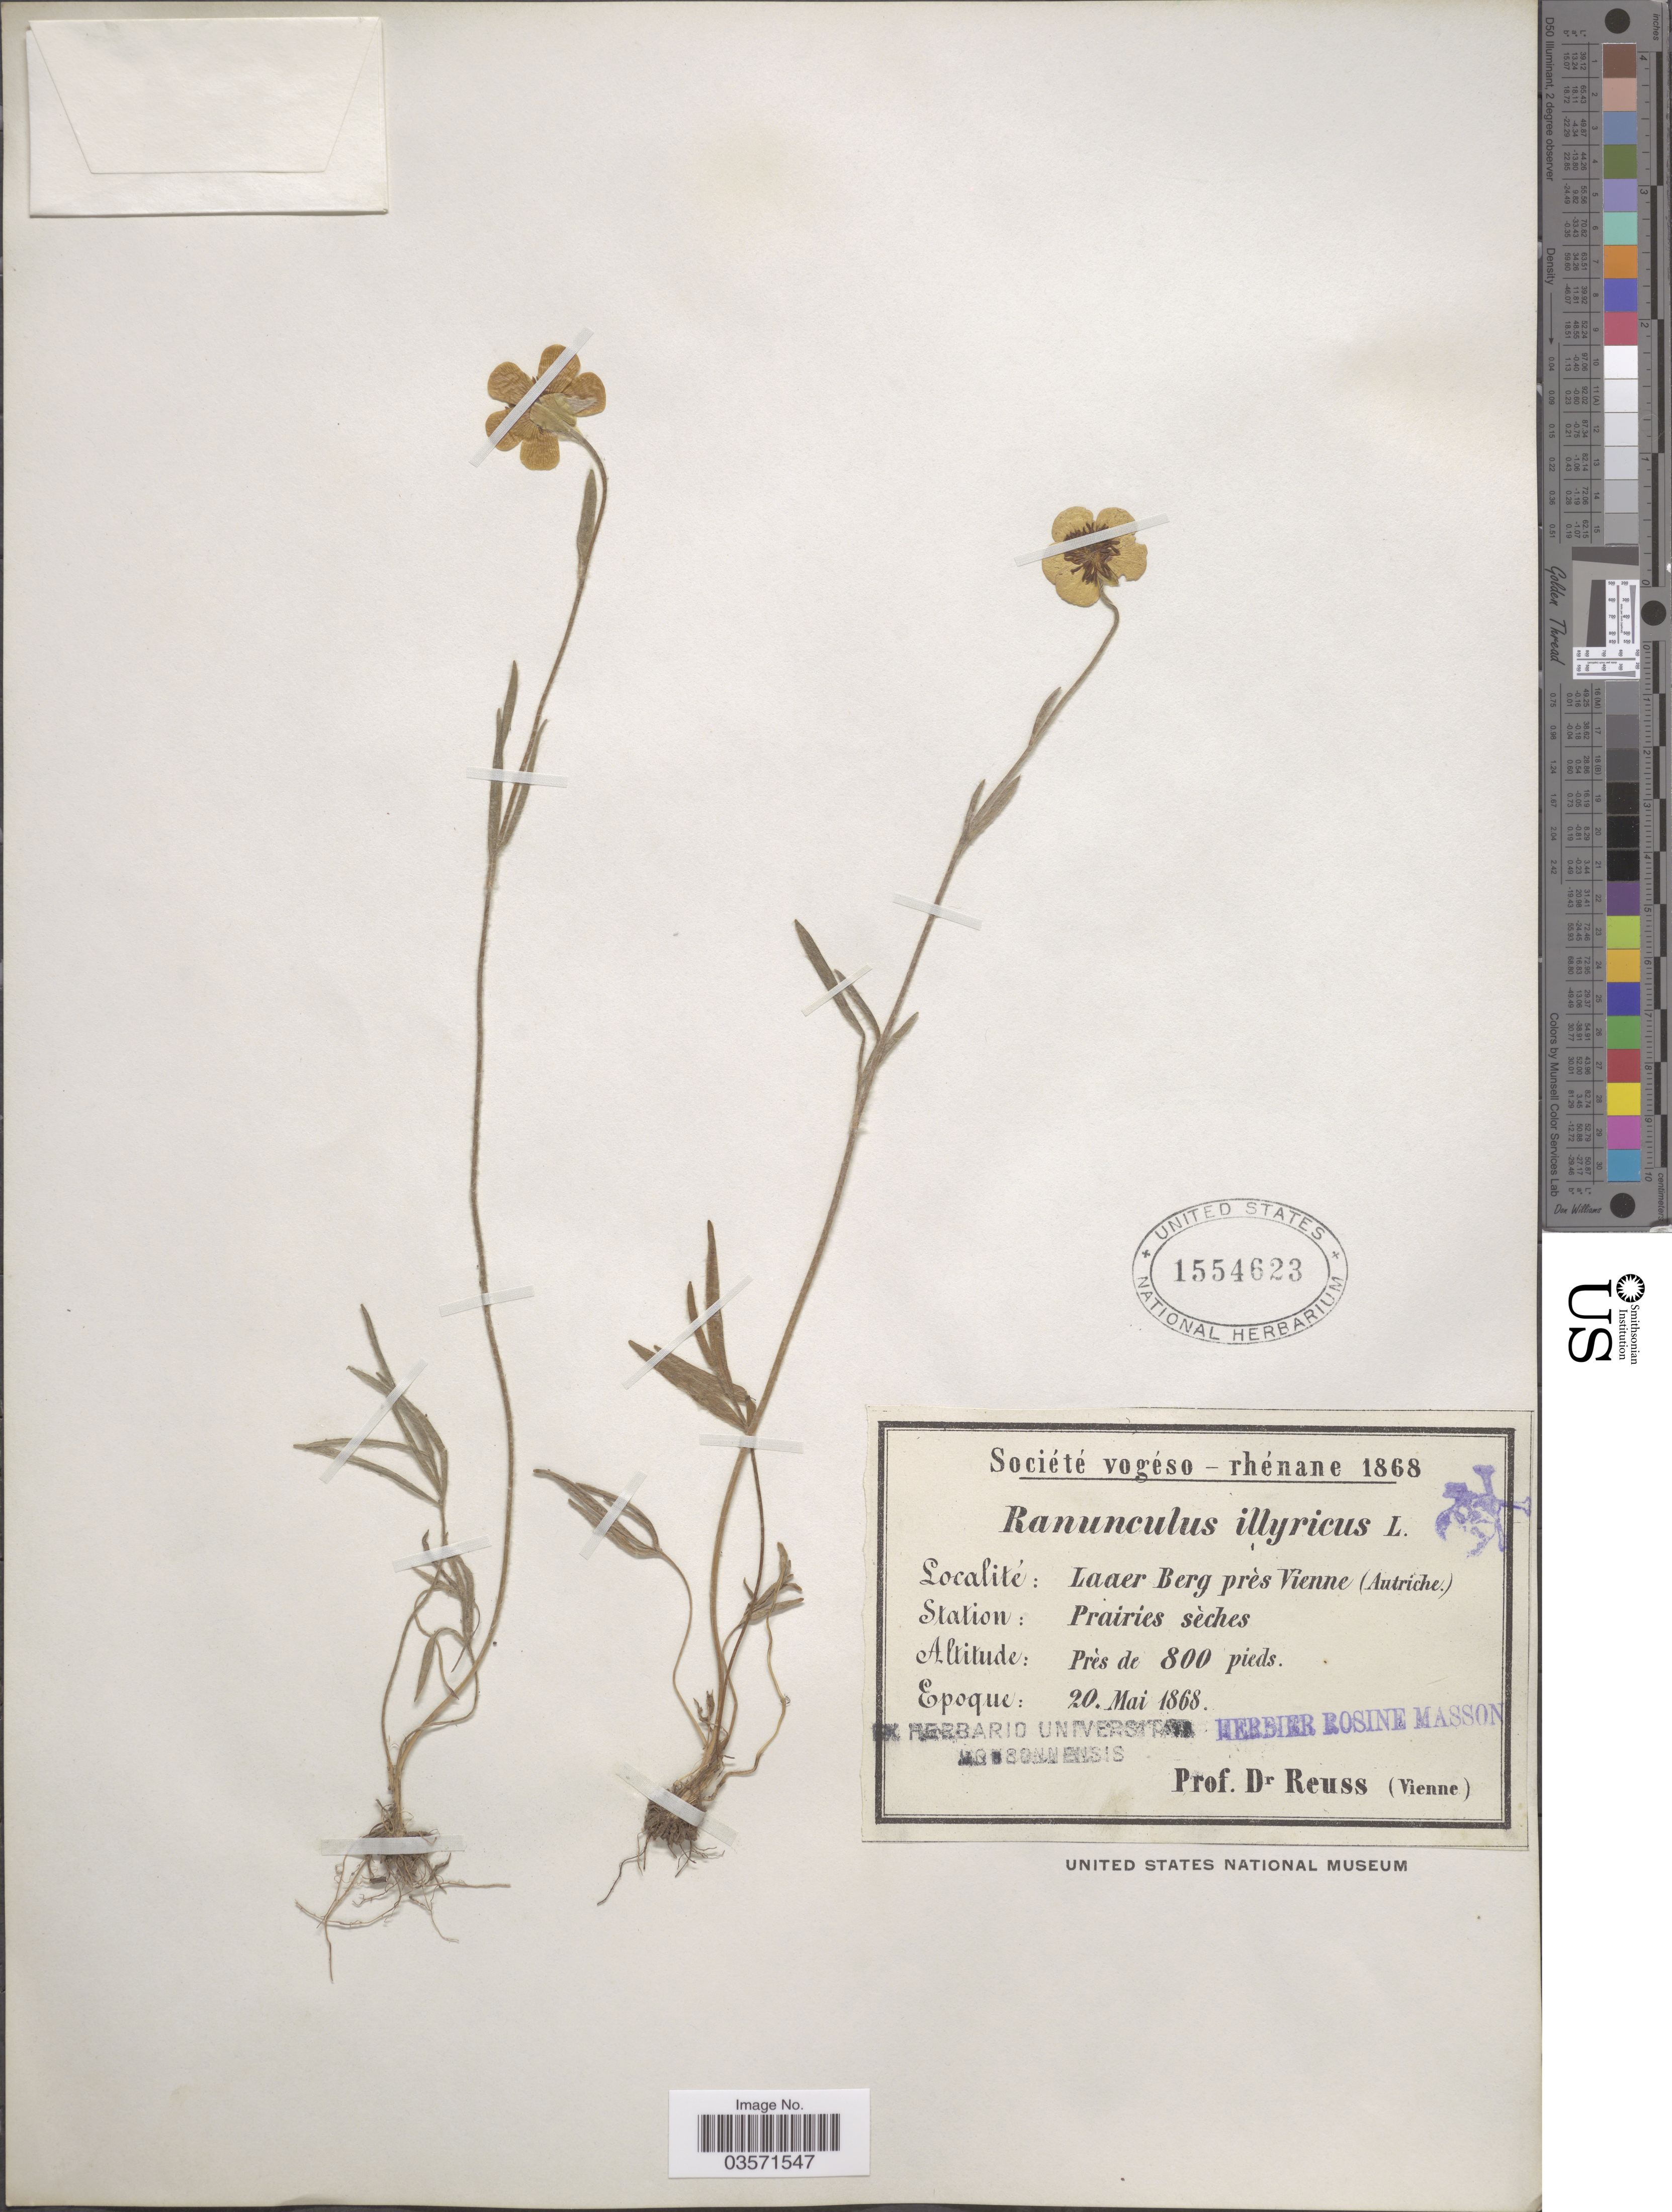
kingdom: Plantae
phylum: Tracheophyta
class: Magnoliopsida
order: Ranunculales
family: Ranunculaceae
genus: Ranunculus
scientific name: Ranunculus illyricus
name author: L.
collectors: Reuss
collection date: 1868-05-20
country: Austria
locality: Laaer Berg près Vienne (Autriche).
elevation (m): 244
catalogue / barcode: US 1554623